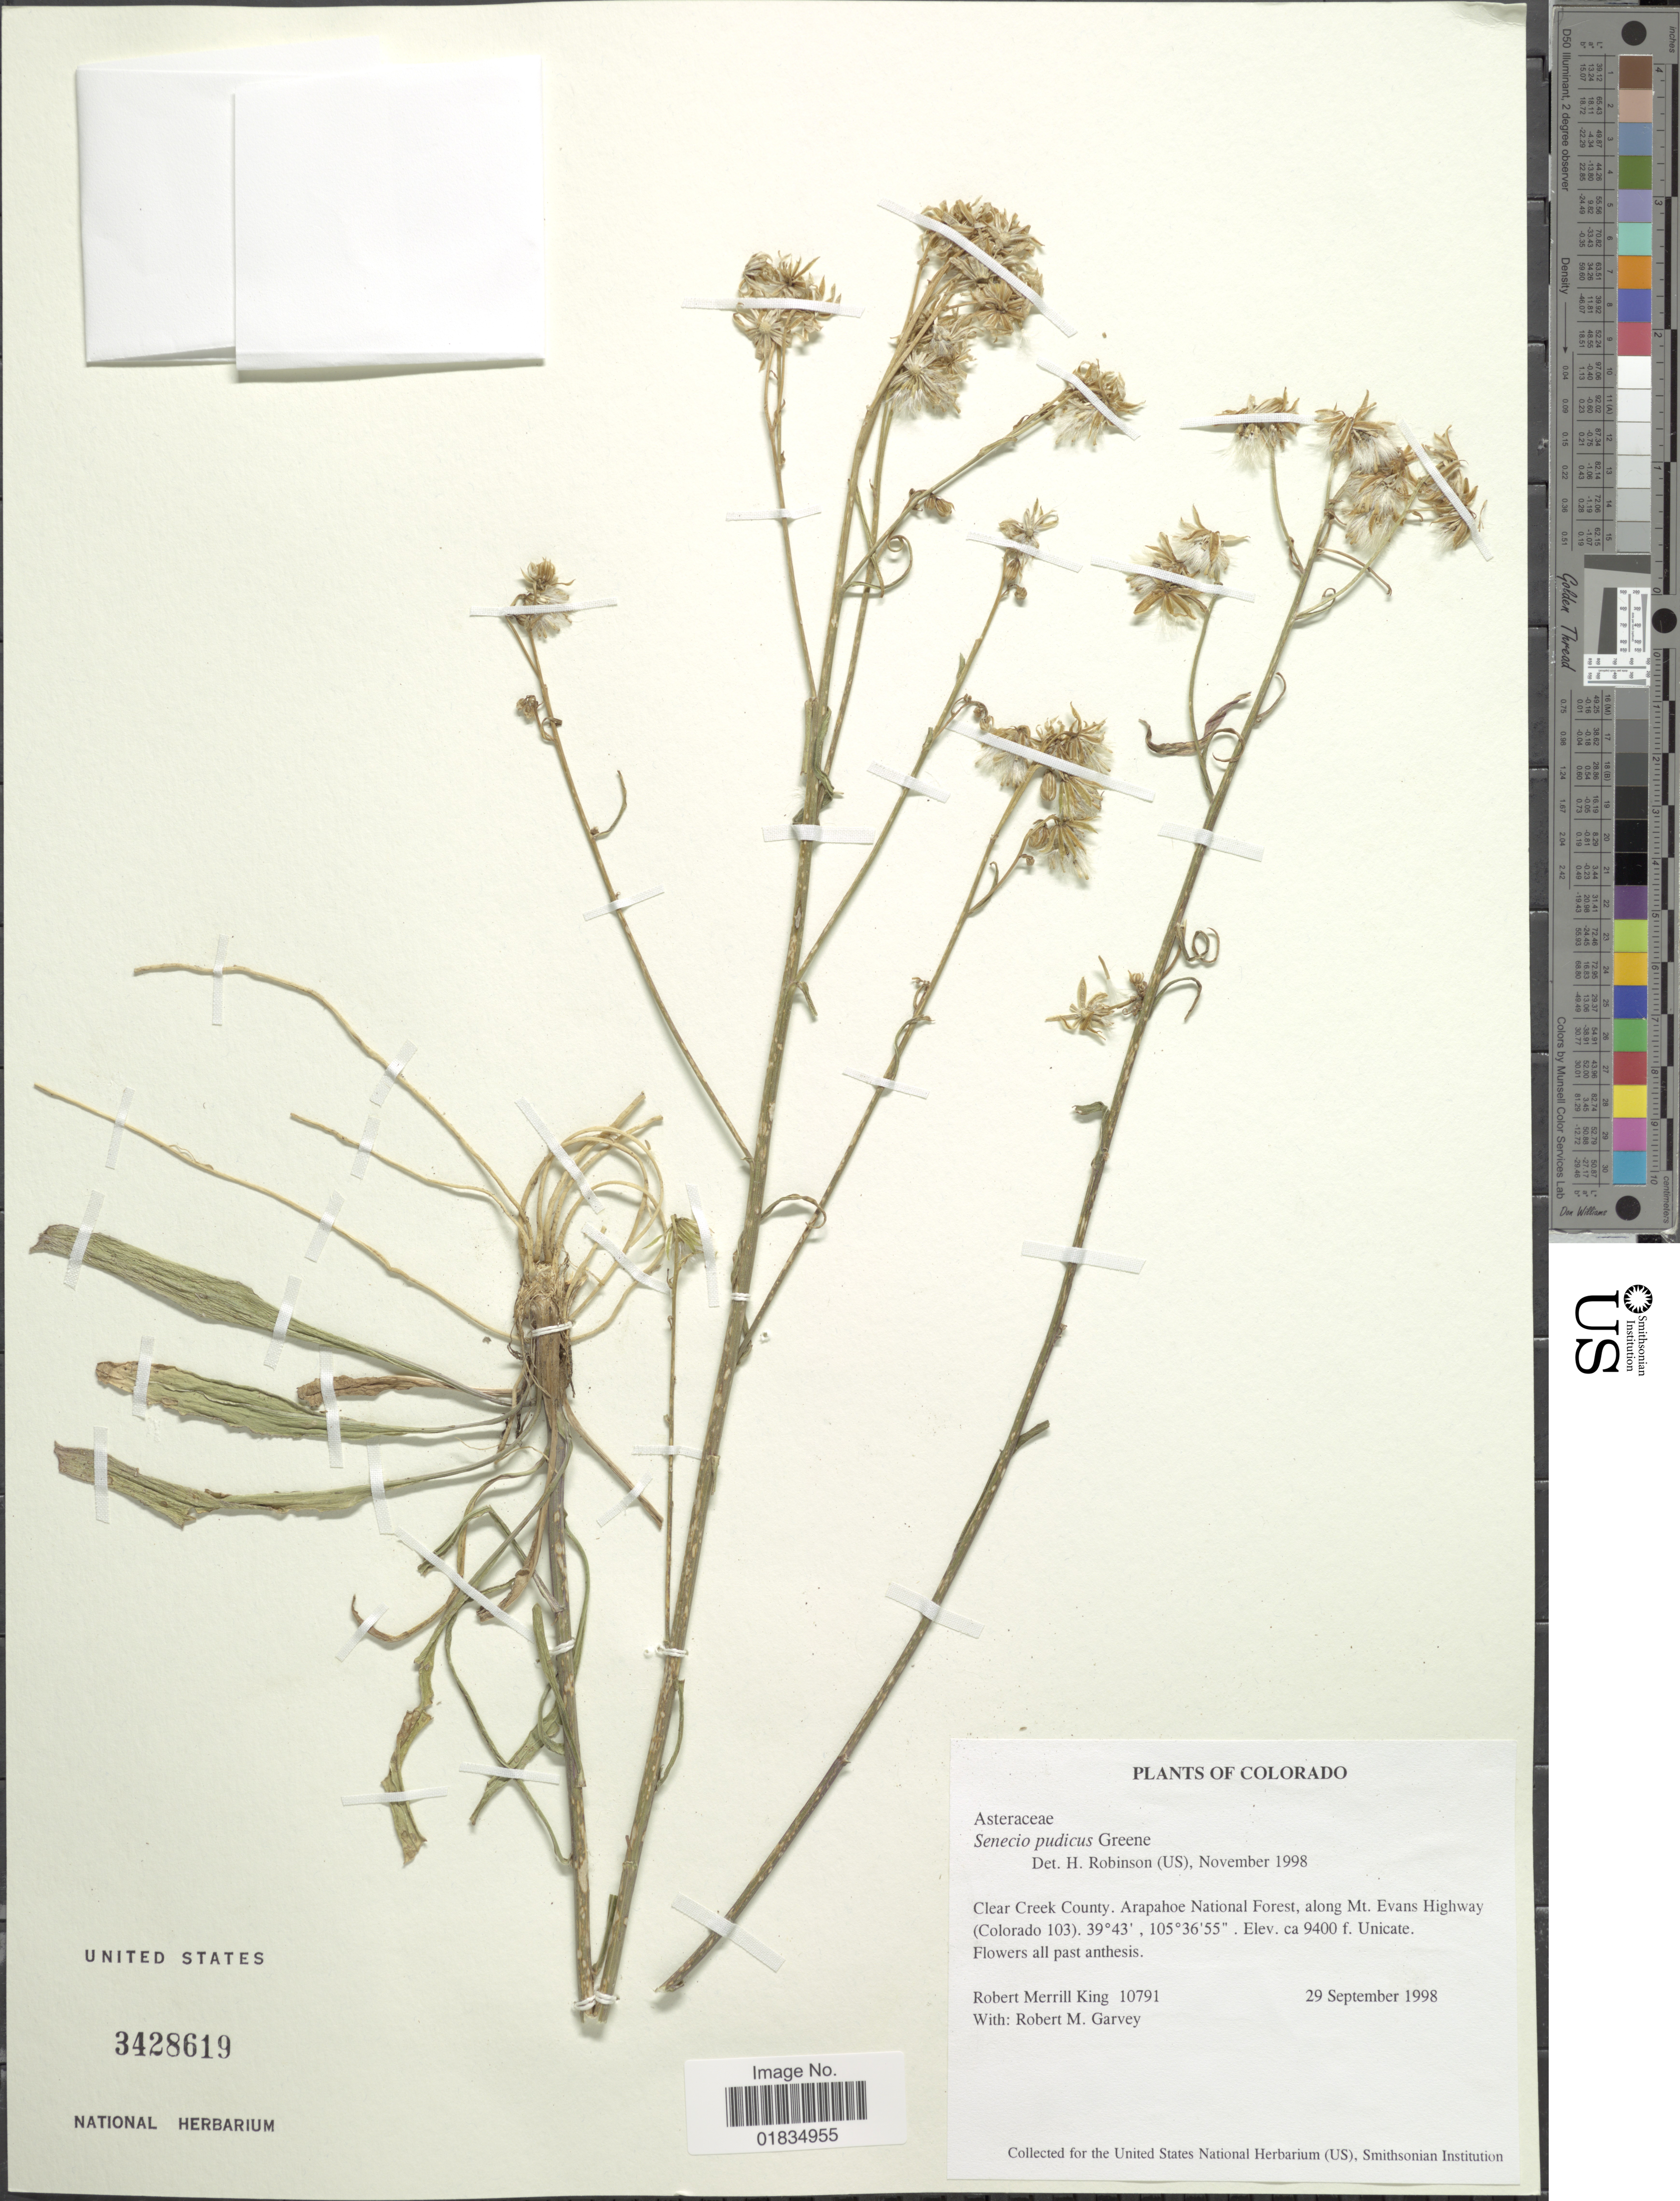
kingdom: Plantae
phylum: Tracheophyta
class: Magnoliopsida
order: Asterales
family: Asteraceae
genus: Senecio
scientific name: Senecio pudicus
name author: Greene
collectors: R. M. King & R. Garvey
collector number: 10791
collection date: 1998-09-29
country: United States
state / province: Colorado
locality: Clear Creek County. Arapahoe National Forest, along Mt. Evans Highway (Colorado 103)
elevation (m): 2865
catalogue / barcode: US 3428619